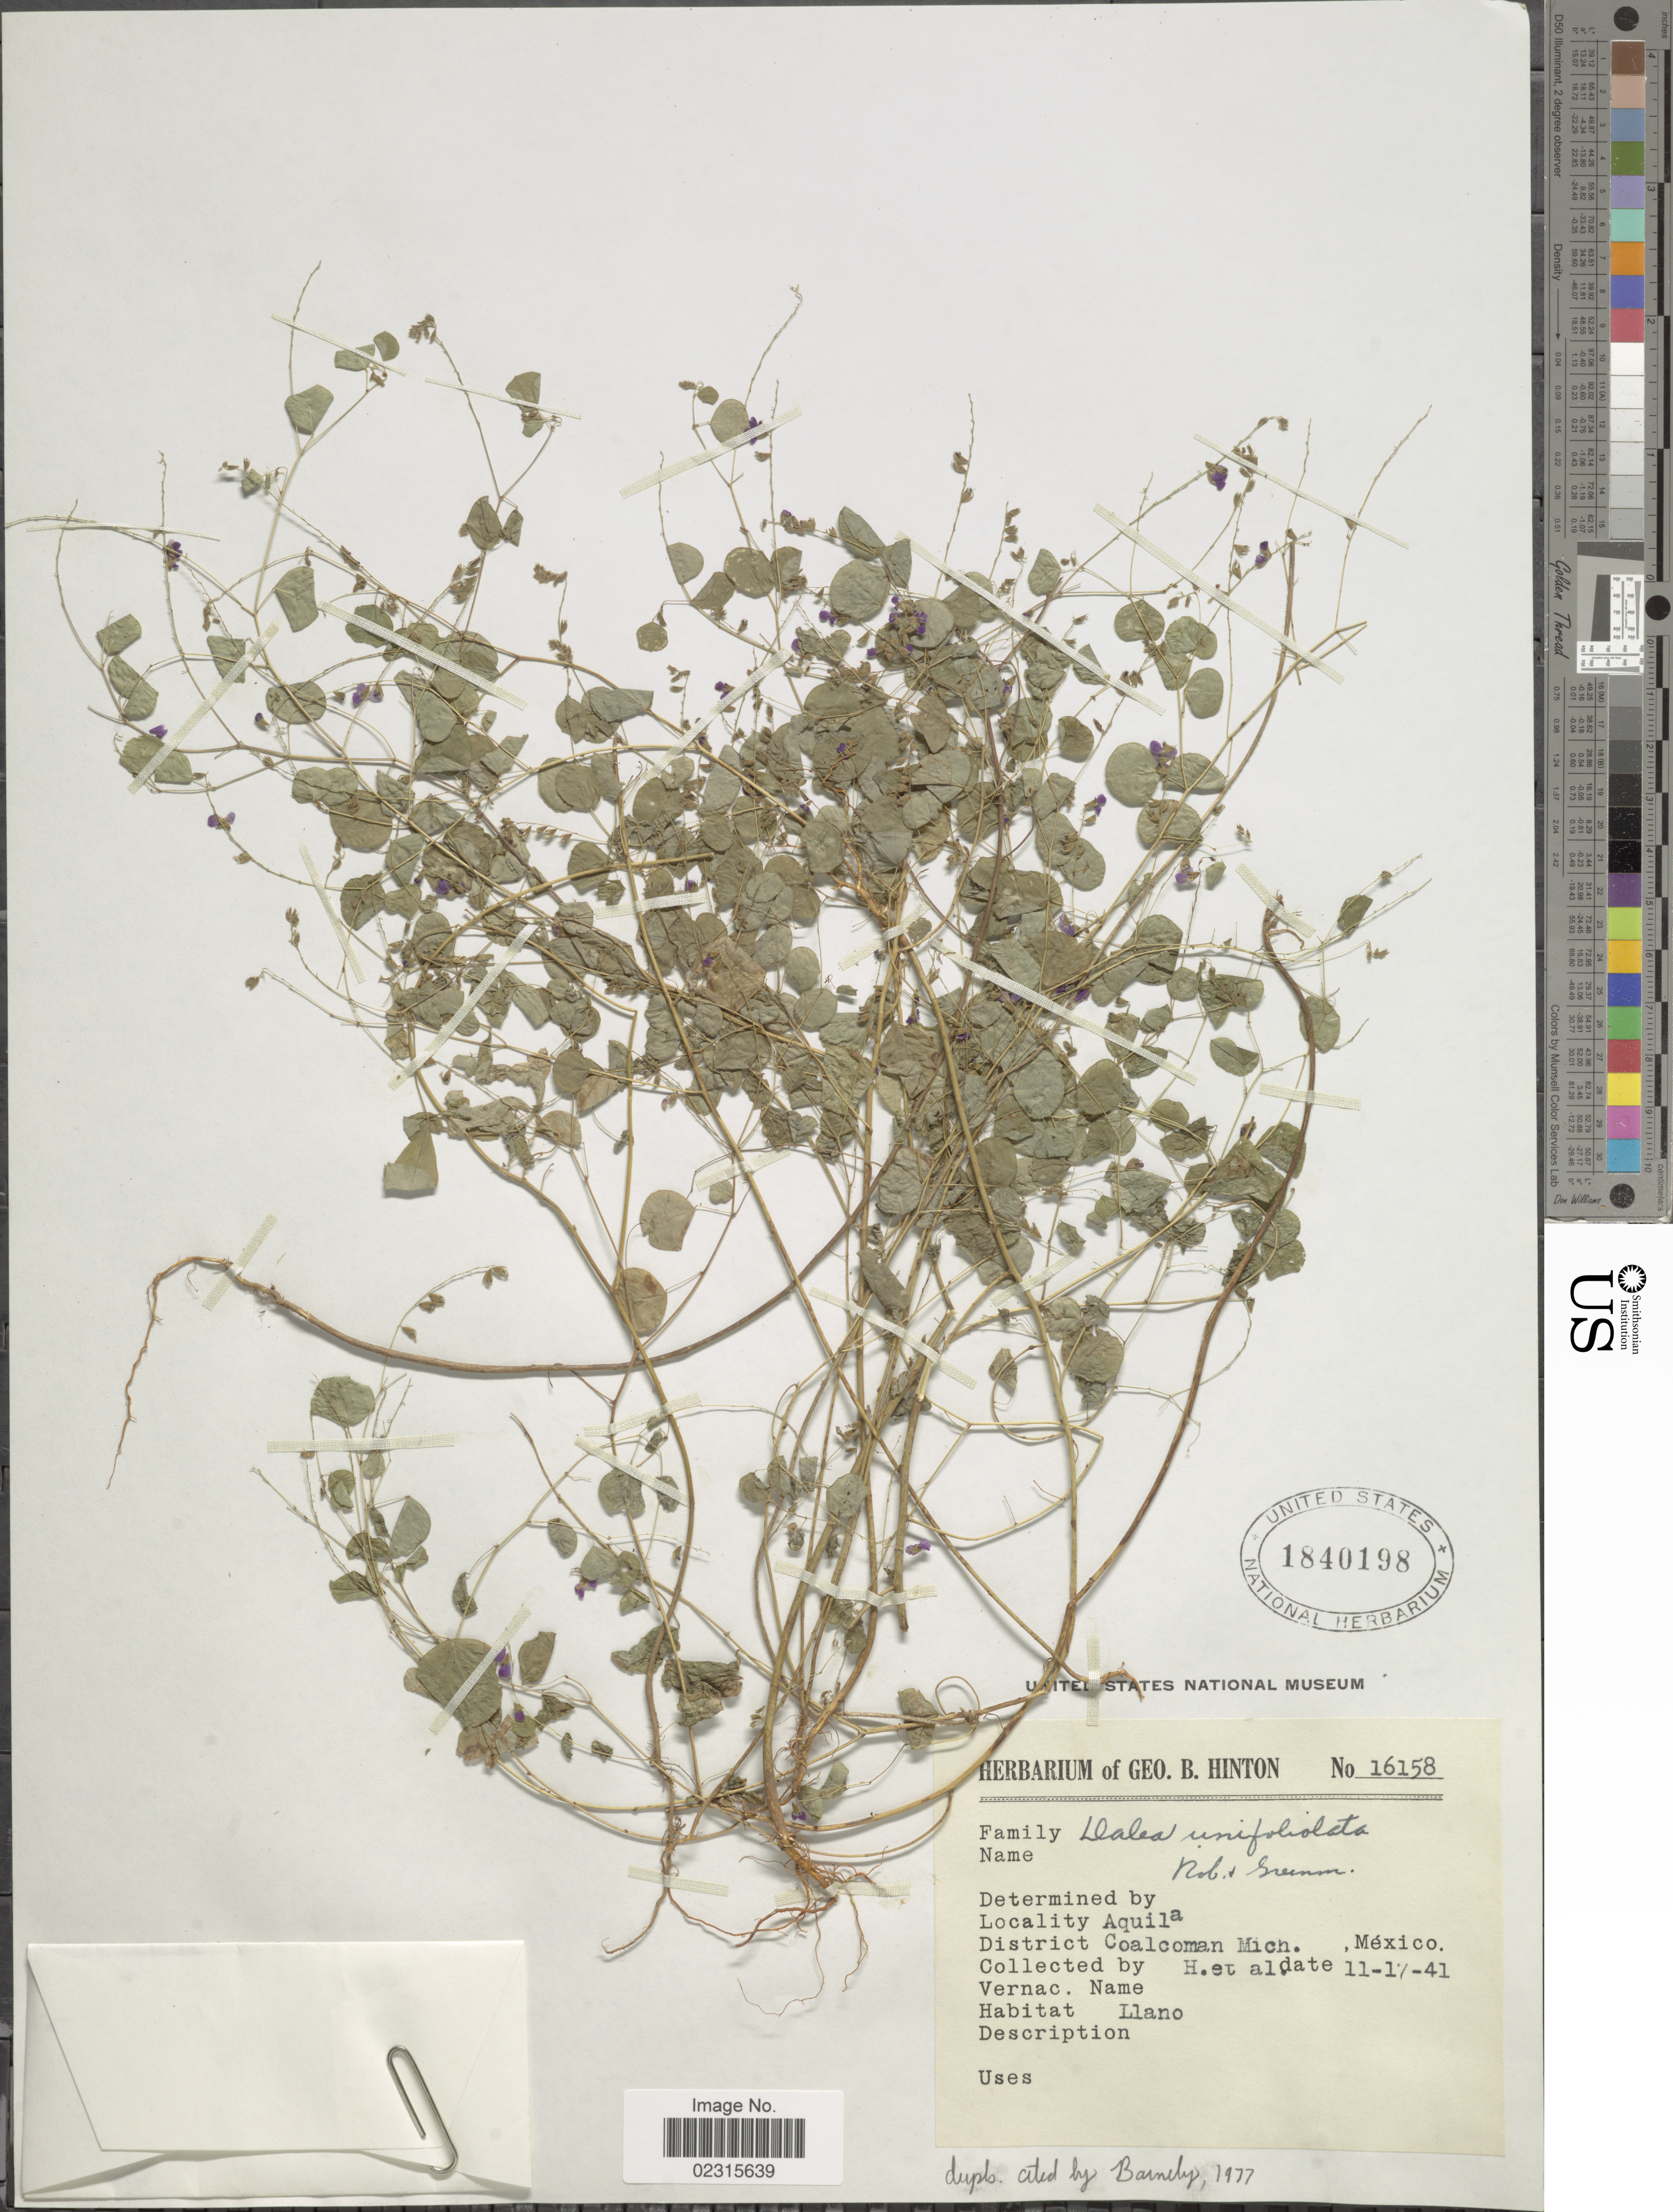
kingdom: Plantae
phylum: Tracheophyta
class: Magnoliopsida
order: Fabales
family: Fabaceae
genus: Marina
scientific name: Marina unifoliolata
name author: (B.L. Rob. & Greenm.) Barneby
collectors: G. B. Hinton & et al.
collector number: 16158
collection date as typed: Transcribed d/m/y: 17/11/41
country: Mexico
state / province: Michoacán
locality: Aquila, District Coalcoman, Mich., Mexico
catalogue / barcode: US 1840198